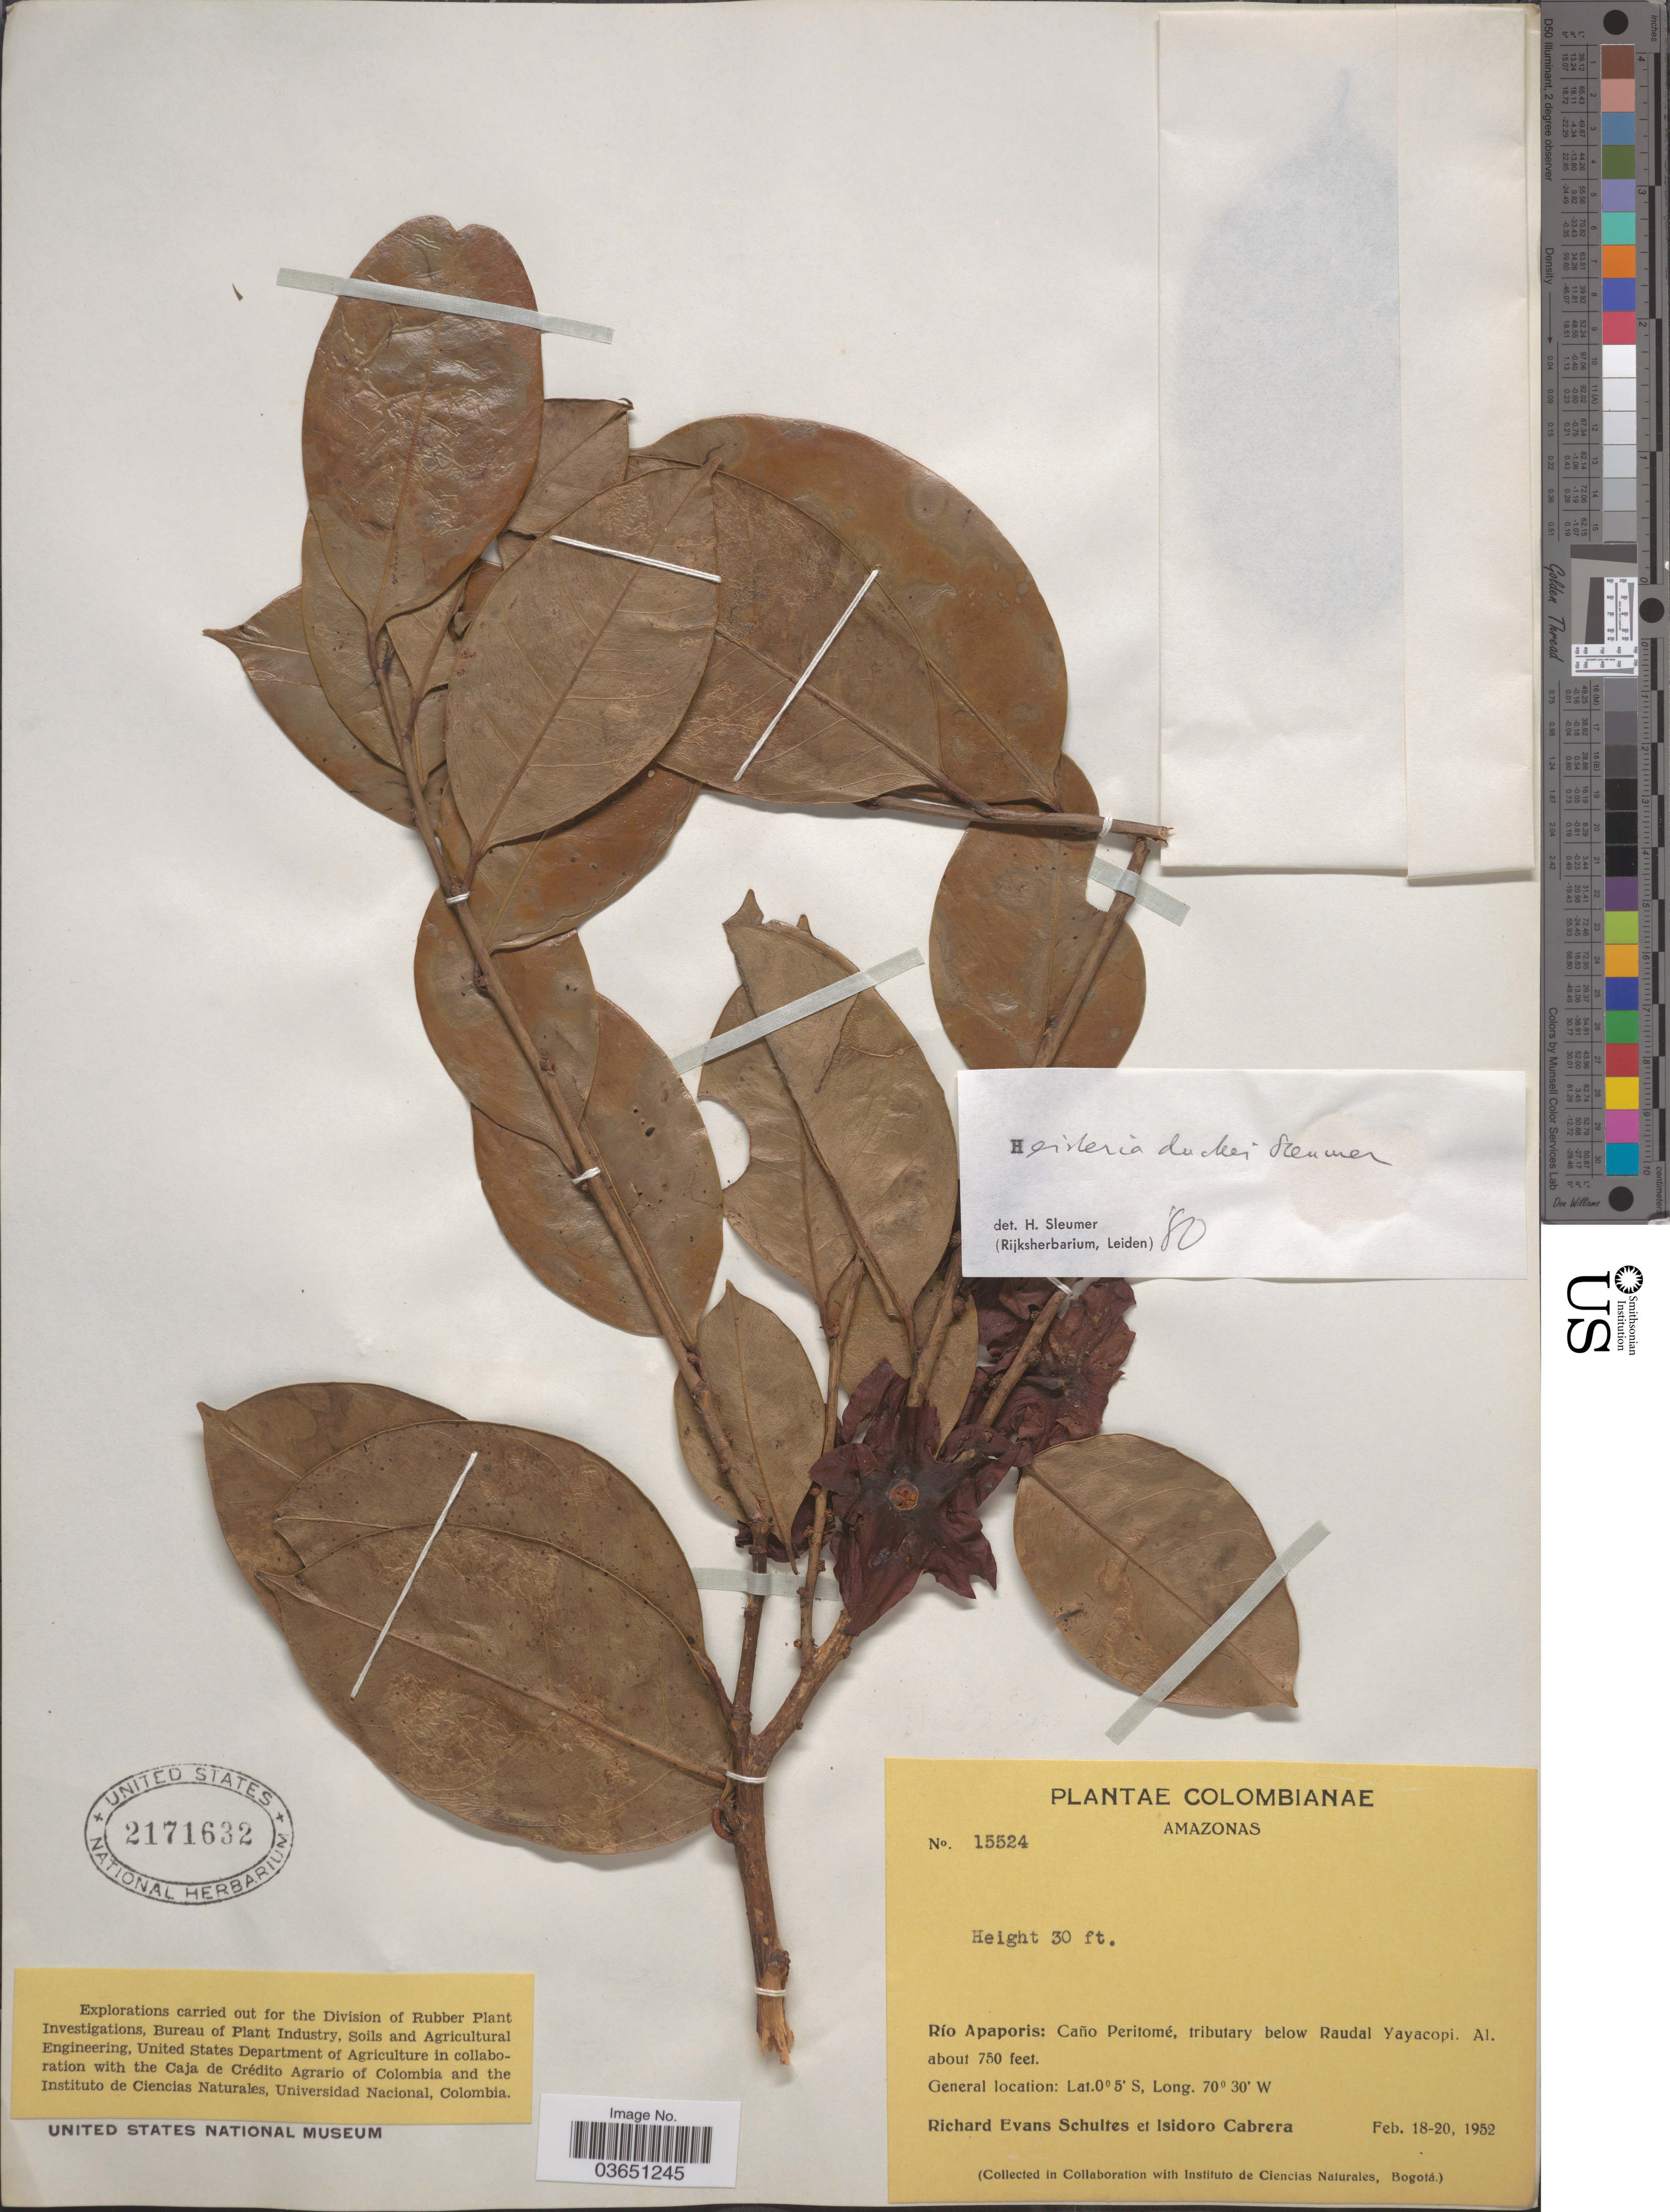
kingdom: Plantae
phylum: Tracheophyta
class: Magnoliopsida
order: Santalales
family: Erythropalaceae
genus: Heisteria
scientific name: Heisteria duckei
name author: Sleumer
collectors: R. E. Schultes & I. Cabrera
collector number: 15524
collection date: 1952-02-18/1952-02-20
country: Colombia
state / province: Amazônas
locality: Río Apaporis: Caño Peritomé, tributary below Raudal Yayacopi.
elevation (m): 229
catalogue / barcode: US 2171632